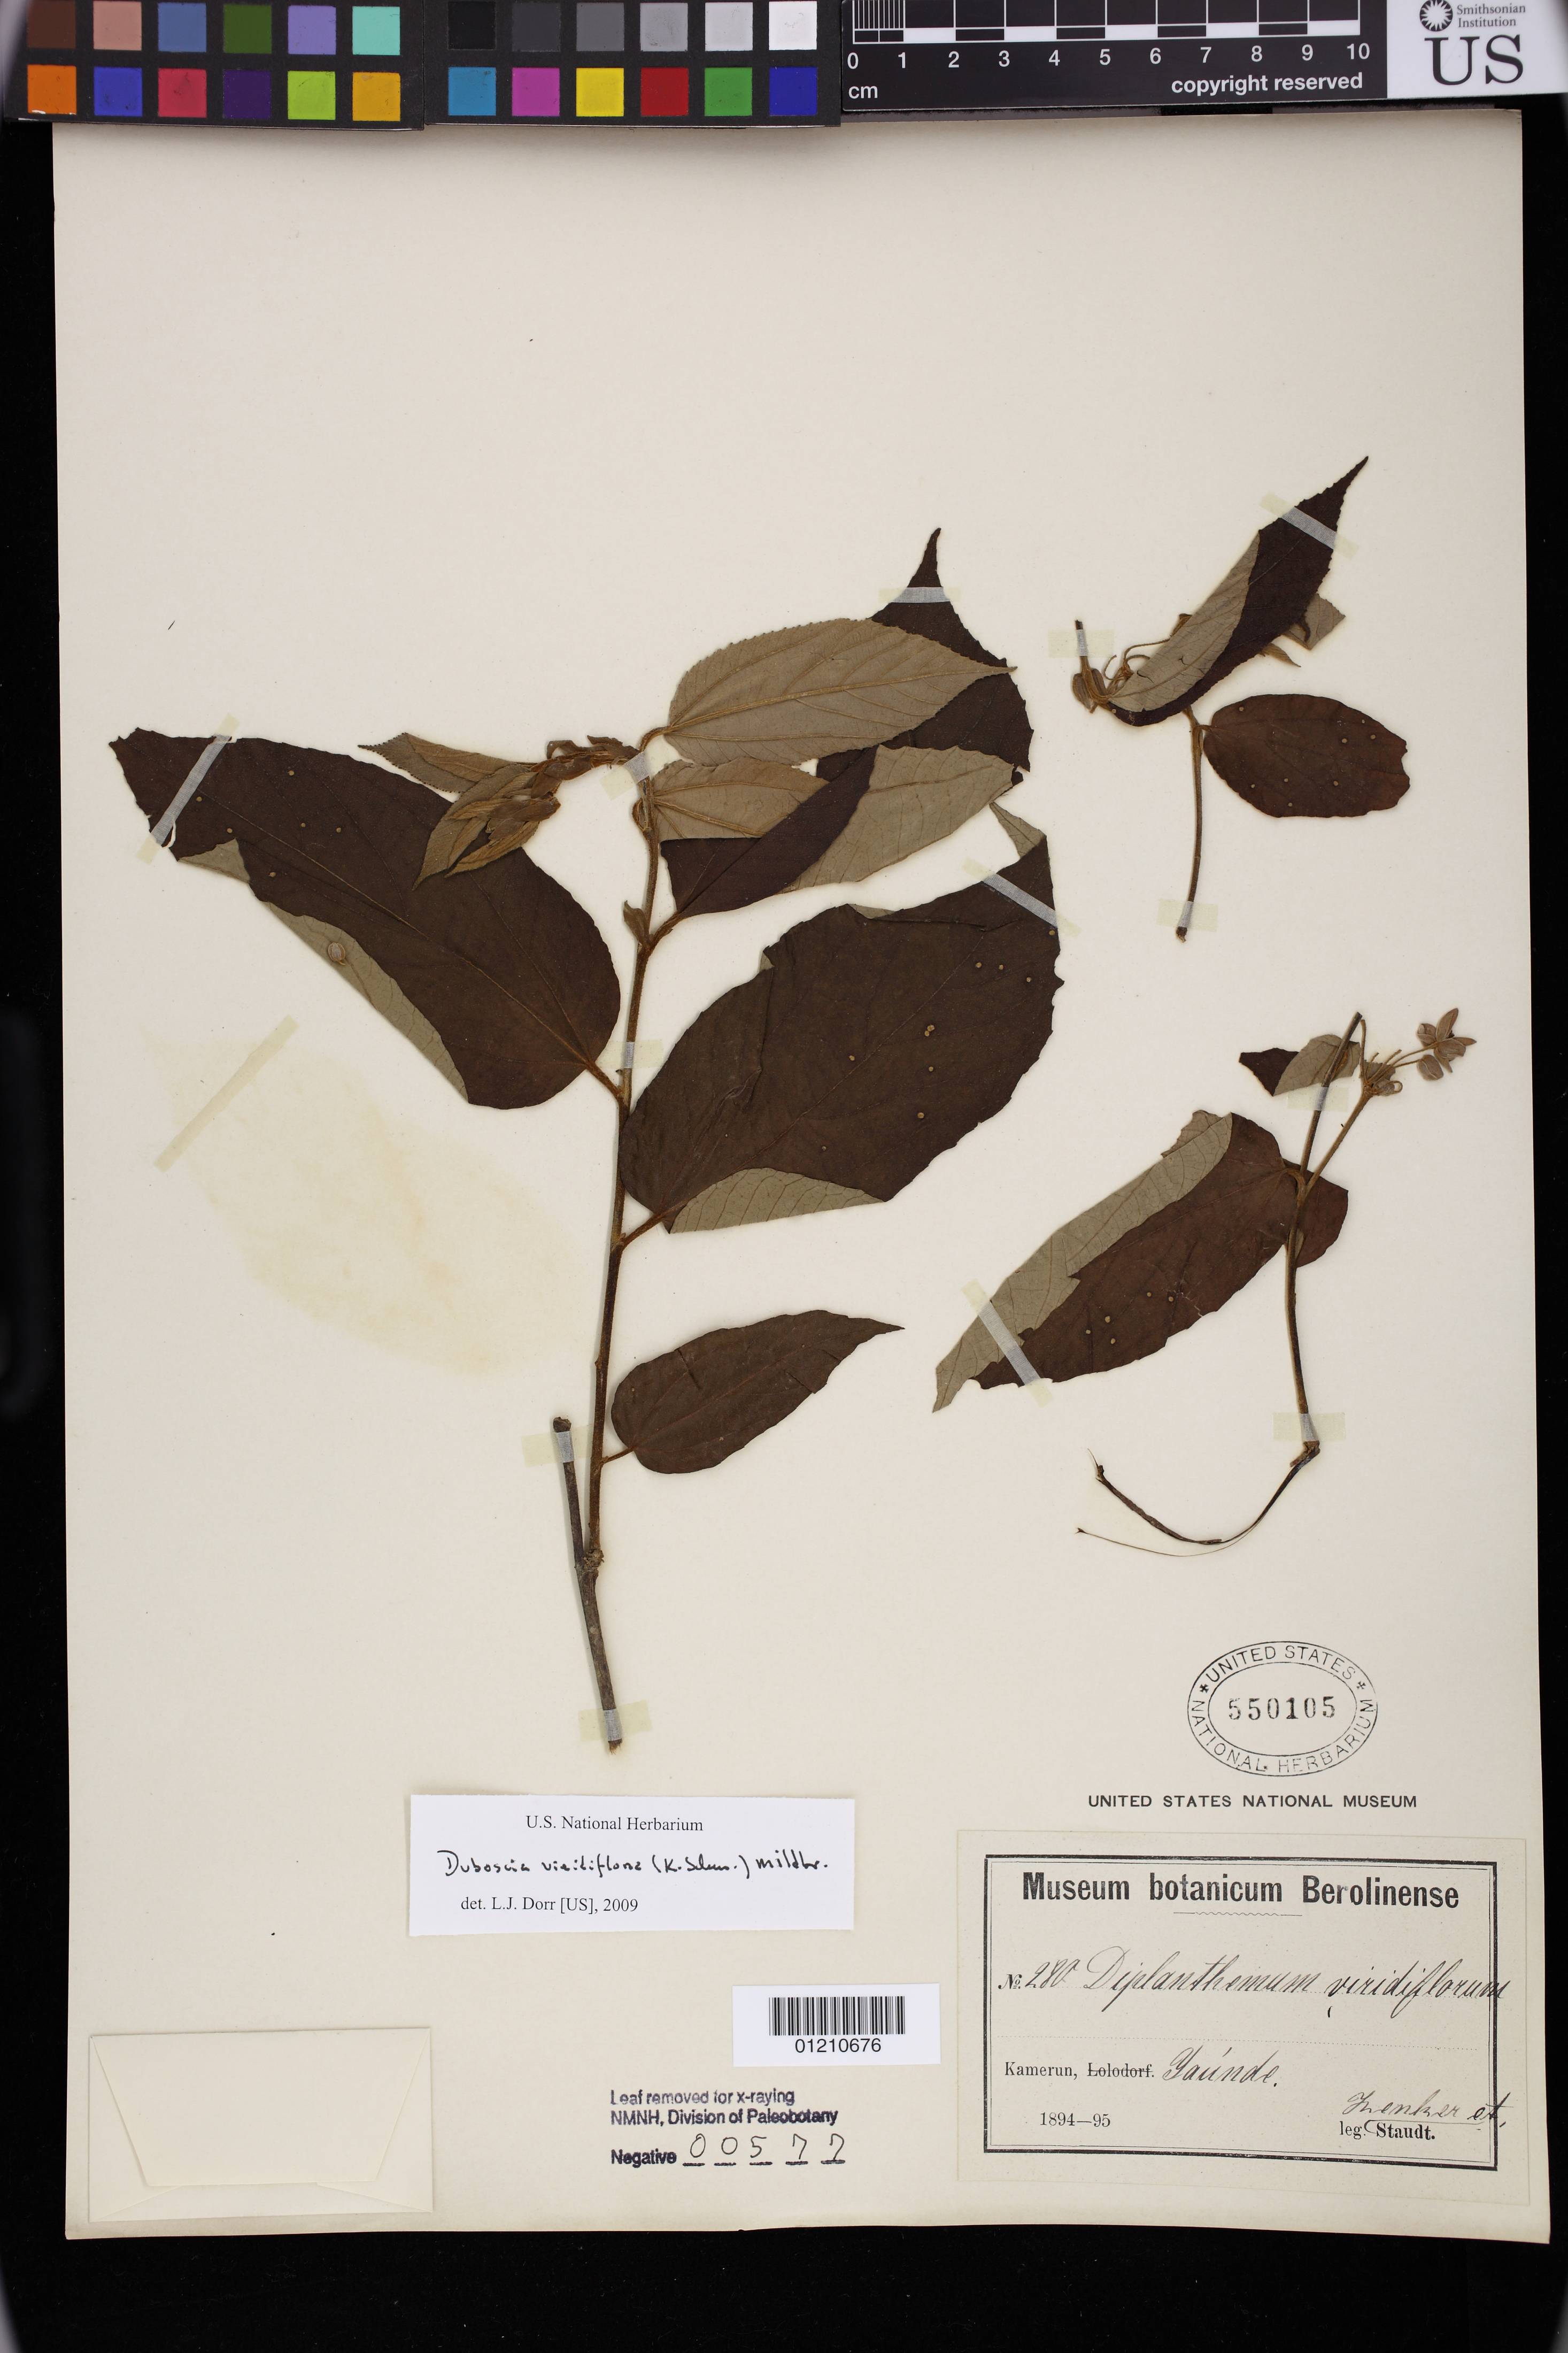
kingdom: Plantae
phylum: Tracheophyta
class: Magnoliopsida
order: Malvales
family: Malvaceae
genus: Duboscia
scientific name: Duboscia viridiflora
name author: (K. Schum.) Mildb.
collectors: Zenker, -- & -. Staudt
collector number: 280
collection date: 1894/1895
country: Cameroon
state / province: Centre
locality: Yaunde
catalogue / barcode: US 550105